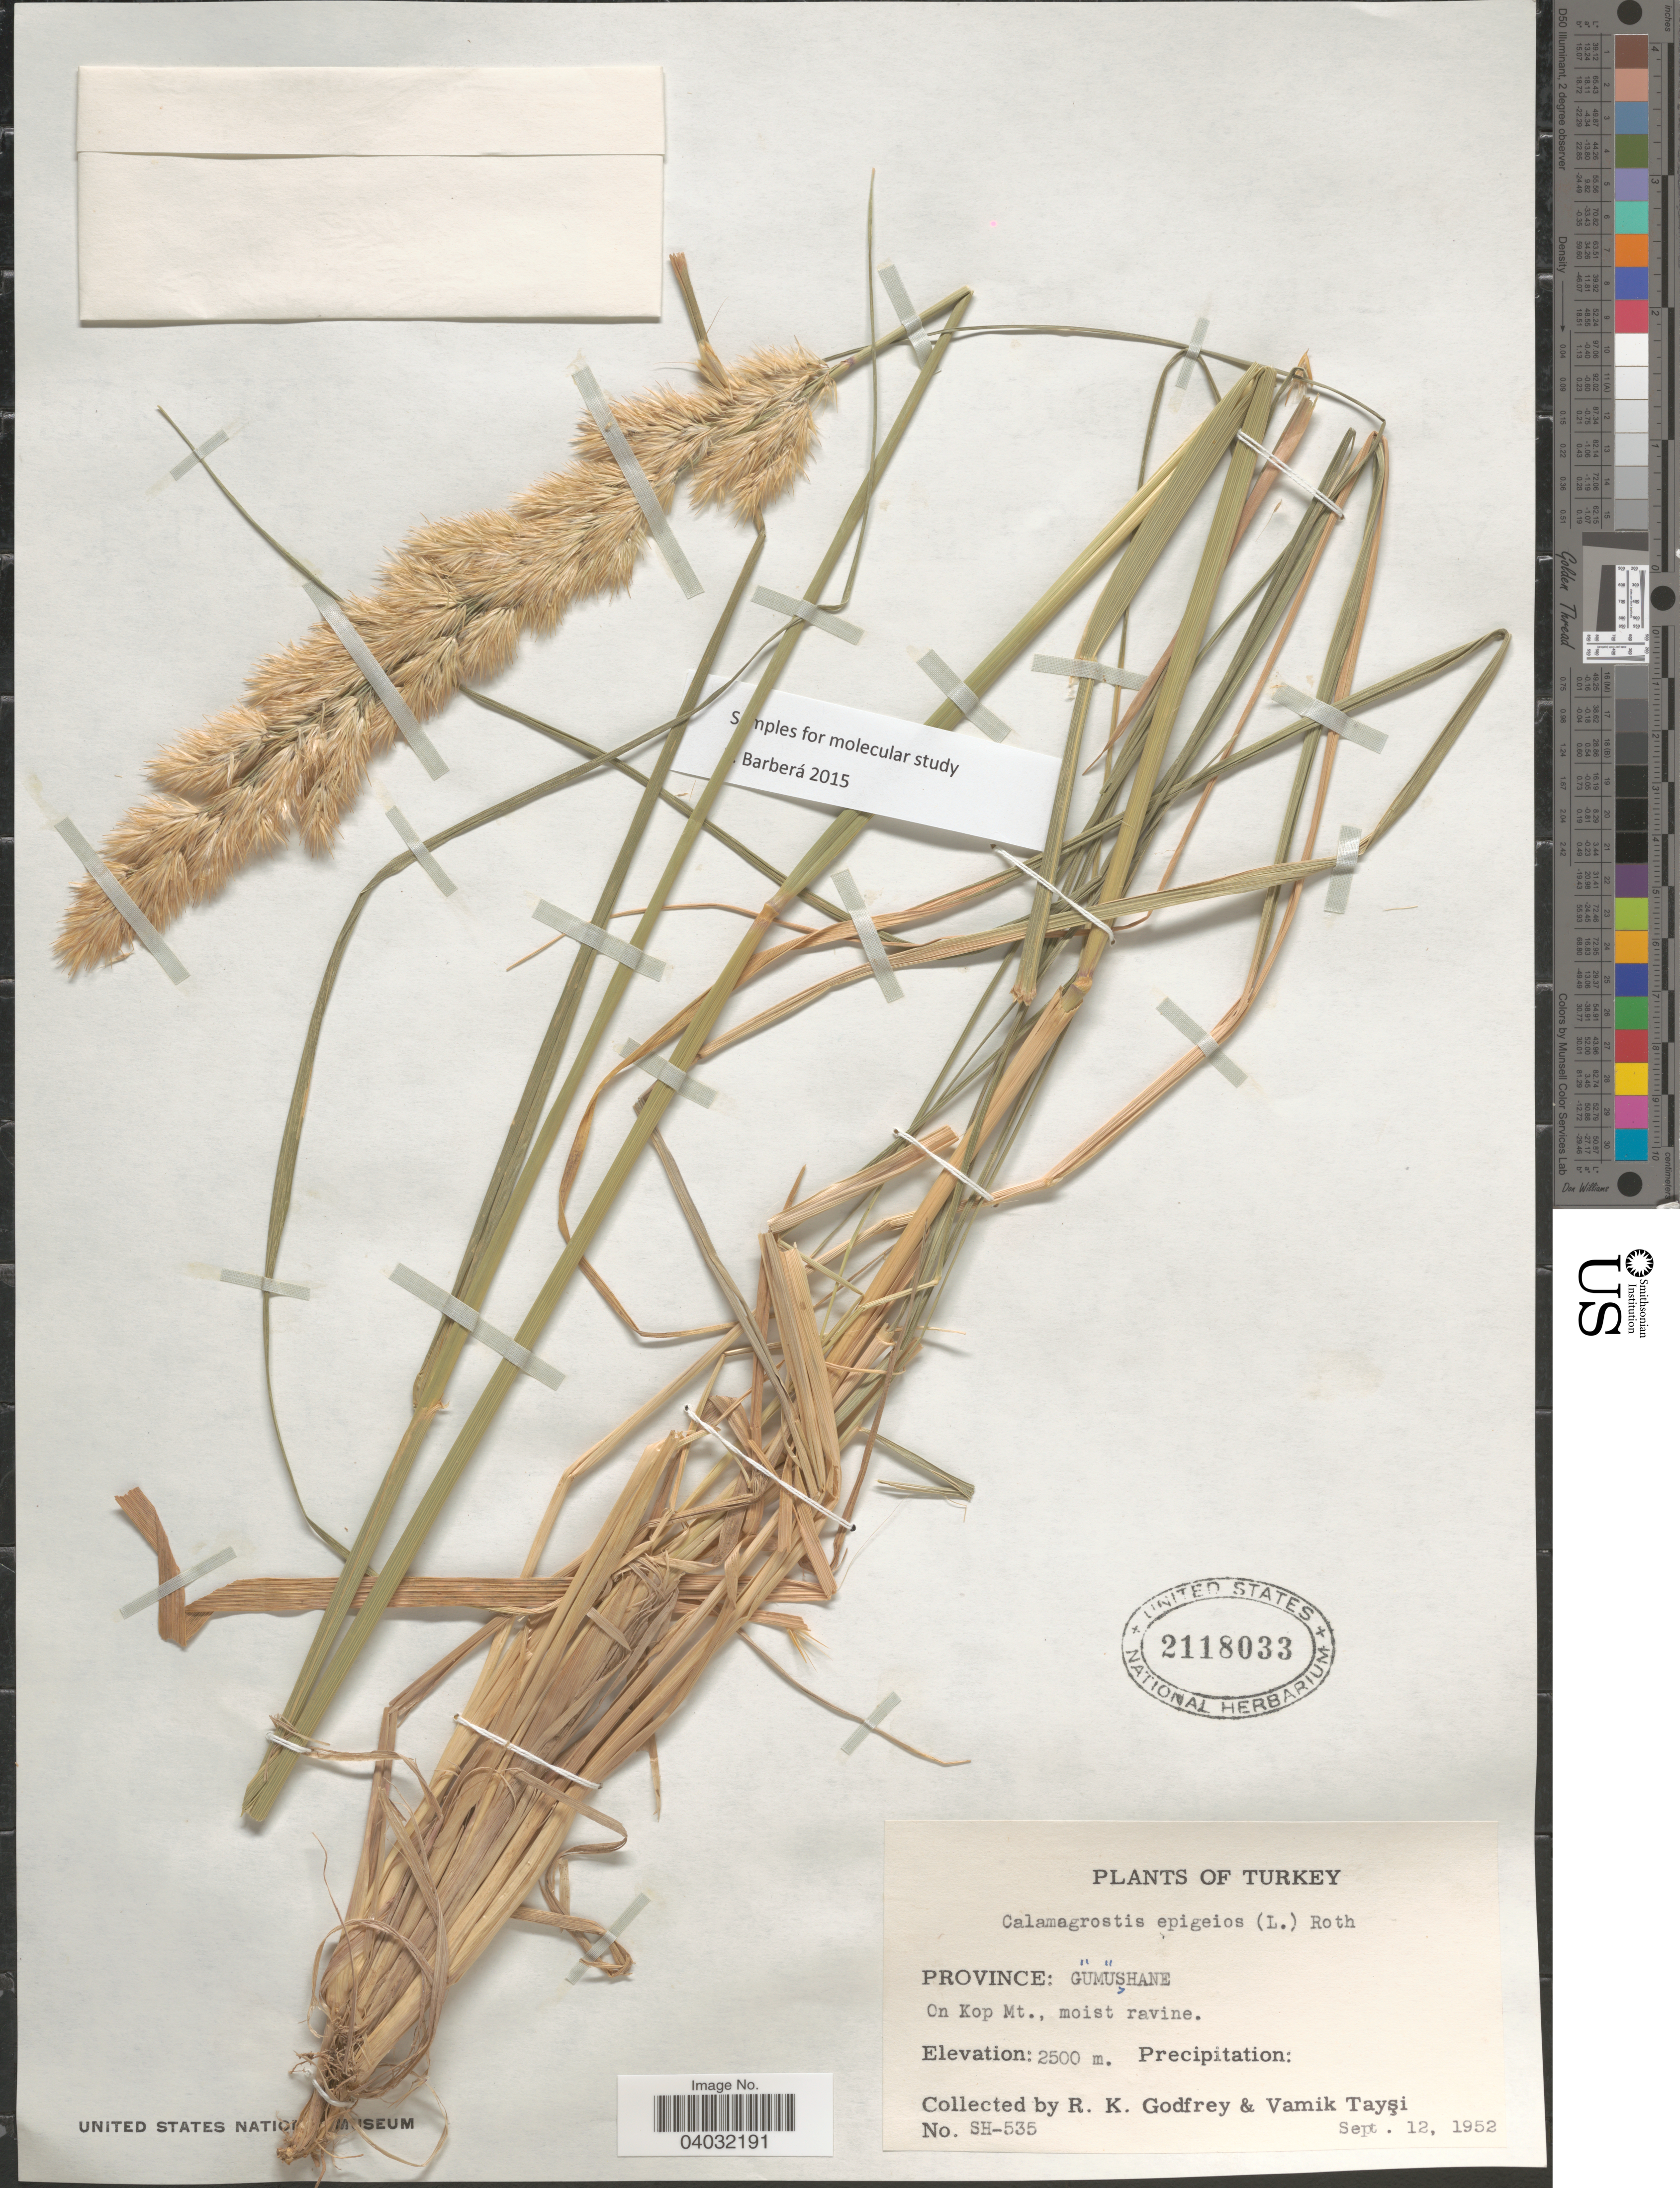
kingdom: Plantae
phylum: Tracheophyta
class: Liliopsida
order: Poales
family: Poaceae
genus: Calamagrostis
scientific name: Calamagrostis epigeios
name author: (L.) Roth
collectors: R. K. Godfrey & V. Taysi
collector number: SH-535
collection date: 1952-09-12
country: Turkey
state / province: Gumushane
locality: On Kop Mt.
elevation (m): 2500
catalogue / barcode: US 2118033